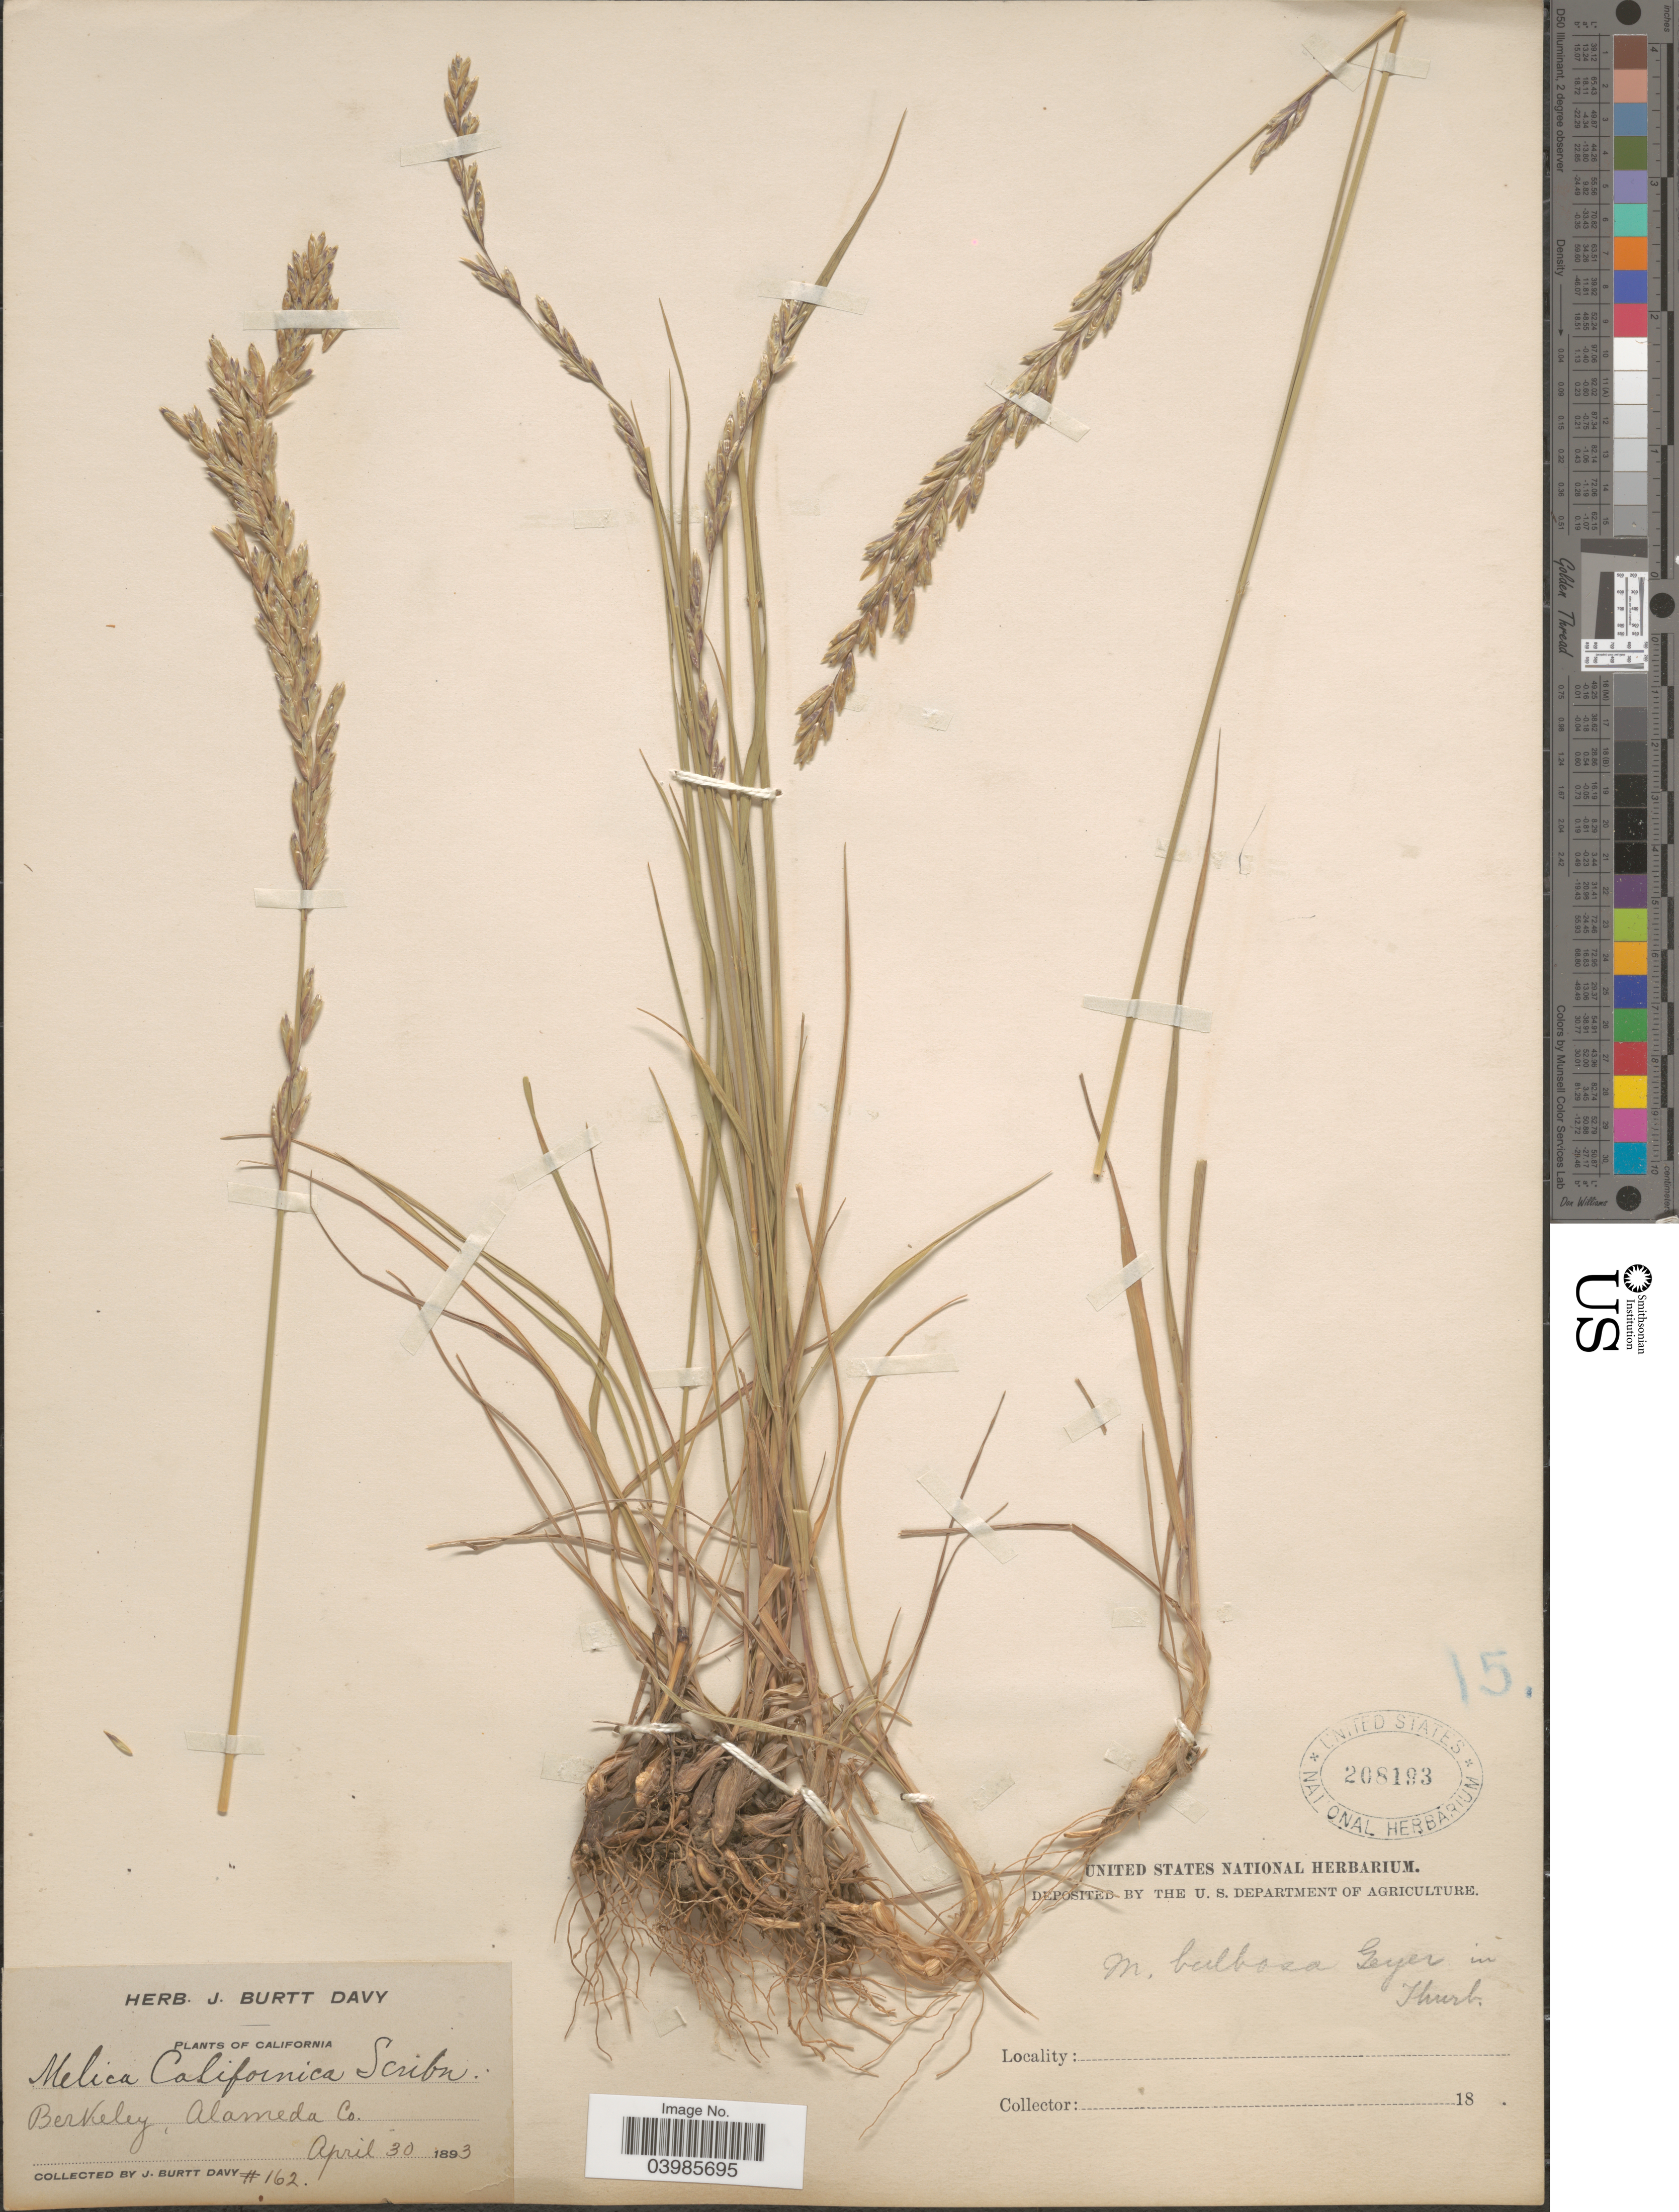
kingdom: Plantae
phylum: Tracheophyta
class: Liliopsida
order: Poales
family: Poaceae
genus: Melica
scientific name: Melica californica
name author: Scribn.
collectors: J. Burtt Davy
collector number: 162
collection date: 1893-04-30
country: United States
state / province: California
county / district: Alameda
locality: Berkeley, Alameda Co.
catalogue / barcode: US 208193